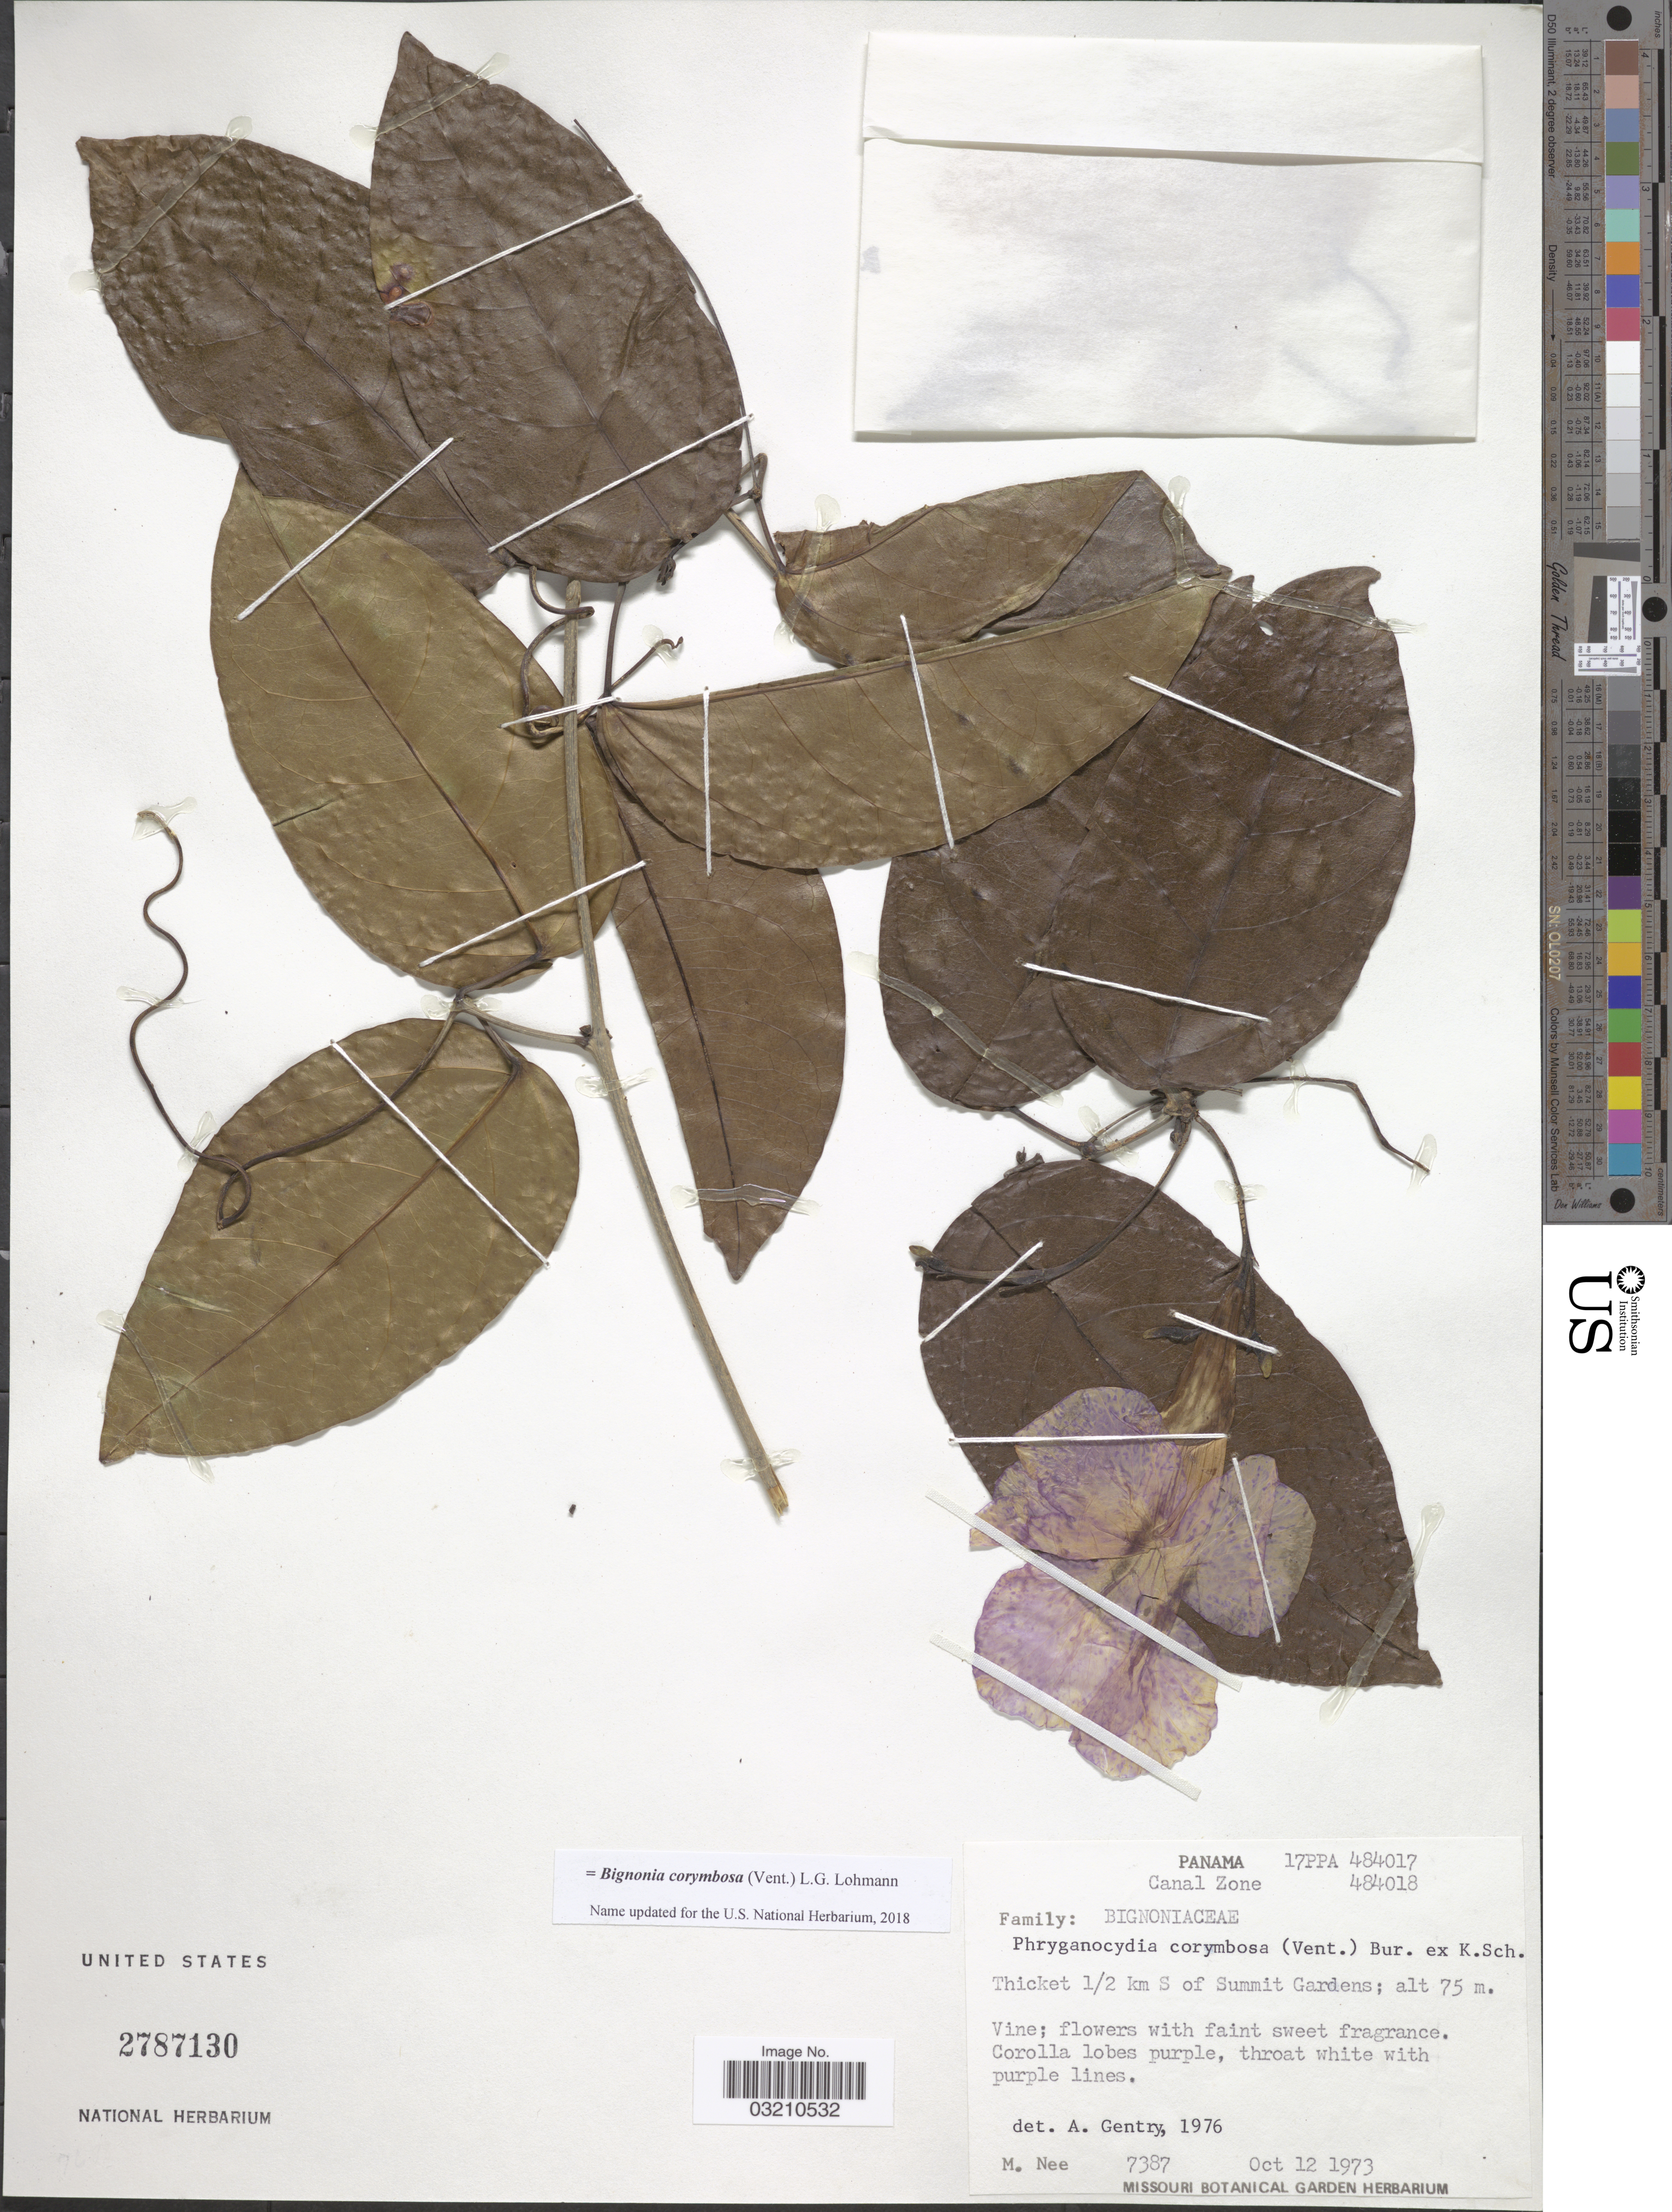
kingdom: Plantae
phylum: Tracheophyta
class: Magnoliopsida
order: Lamiales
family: Bignoniaceae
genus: Bignonia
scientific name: Bignonia corymbosa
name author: (Vent.) L.G. Lohmann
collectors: M. Nee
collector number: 7387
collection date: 1973-10-12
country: Panama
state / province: Colón / Panamá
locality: Canal Zone. Thicket 1/2 km S of Summit Gardens.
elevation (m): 75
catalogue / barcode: US 2787130